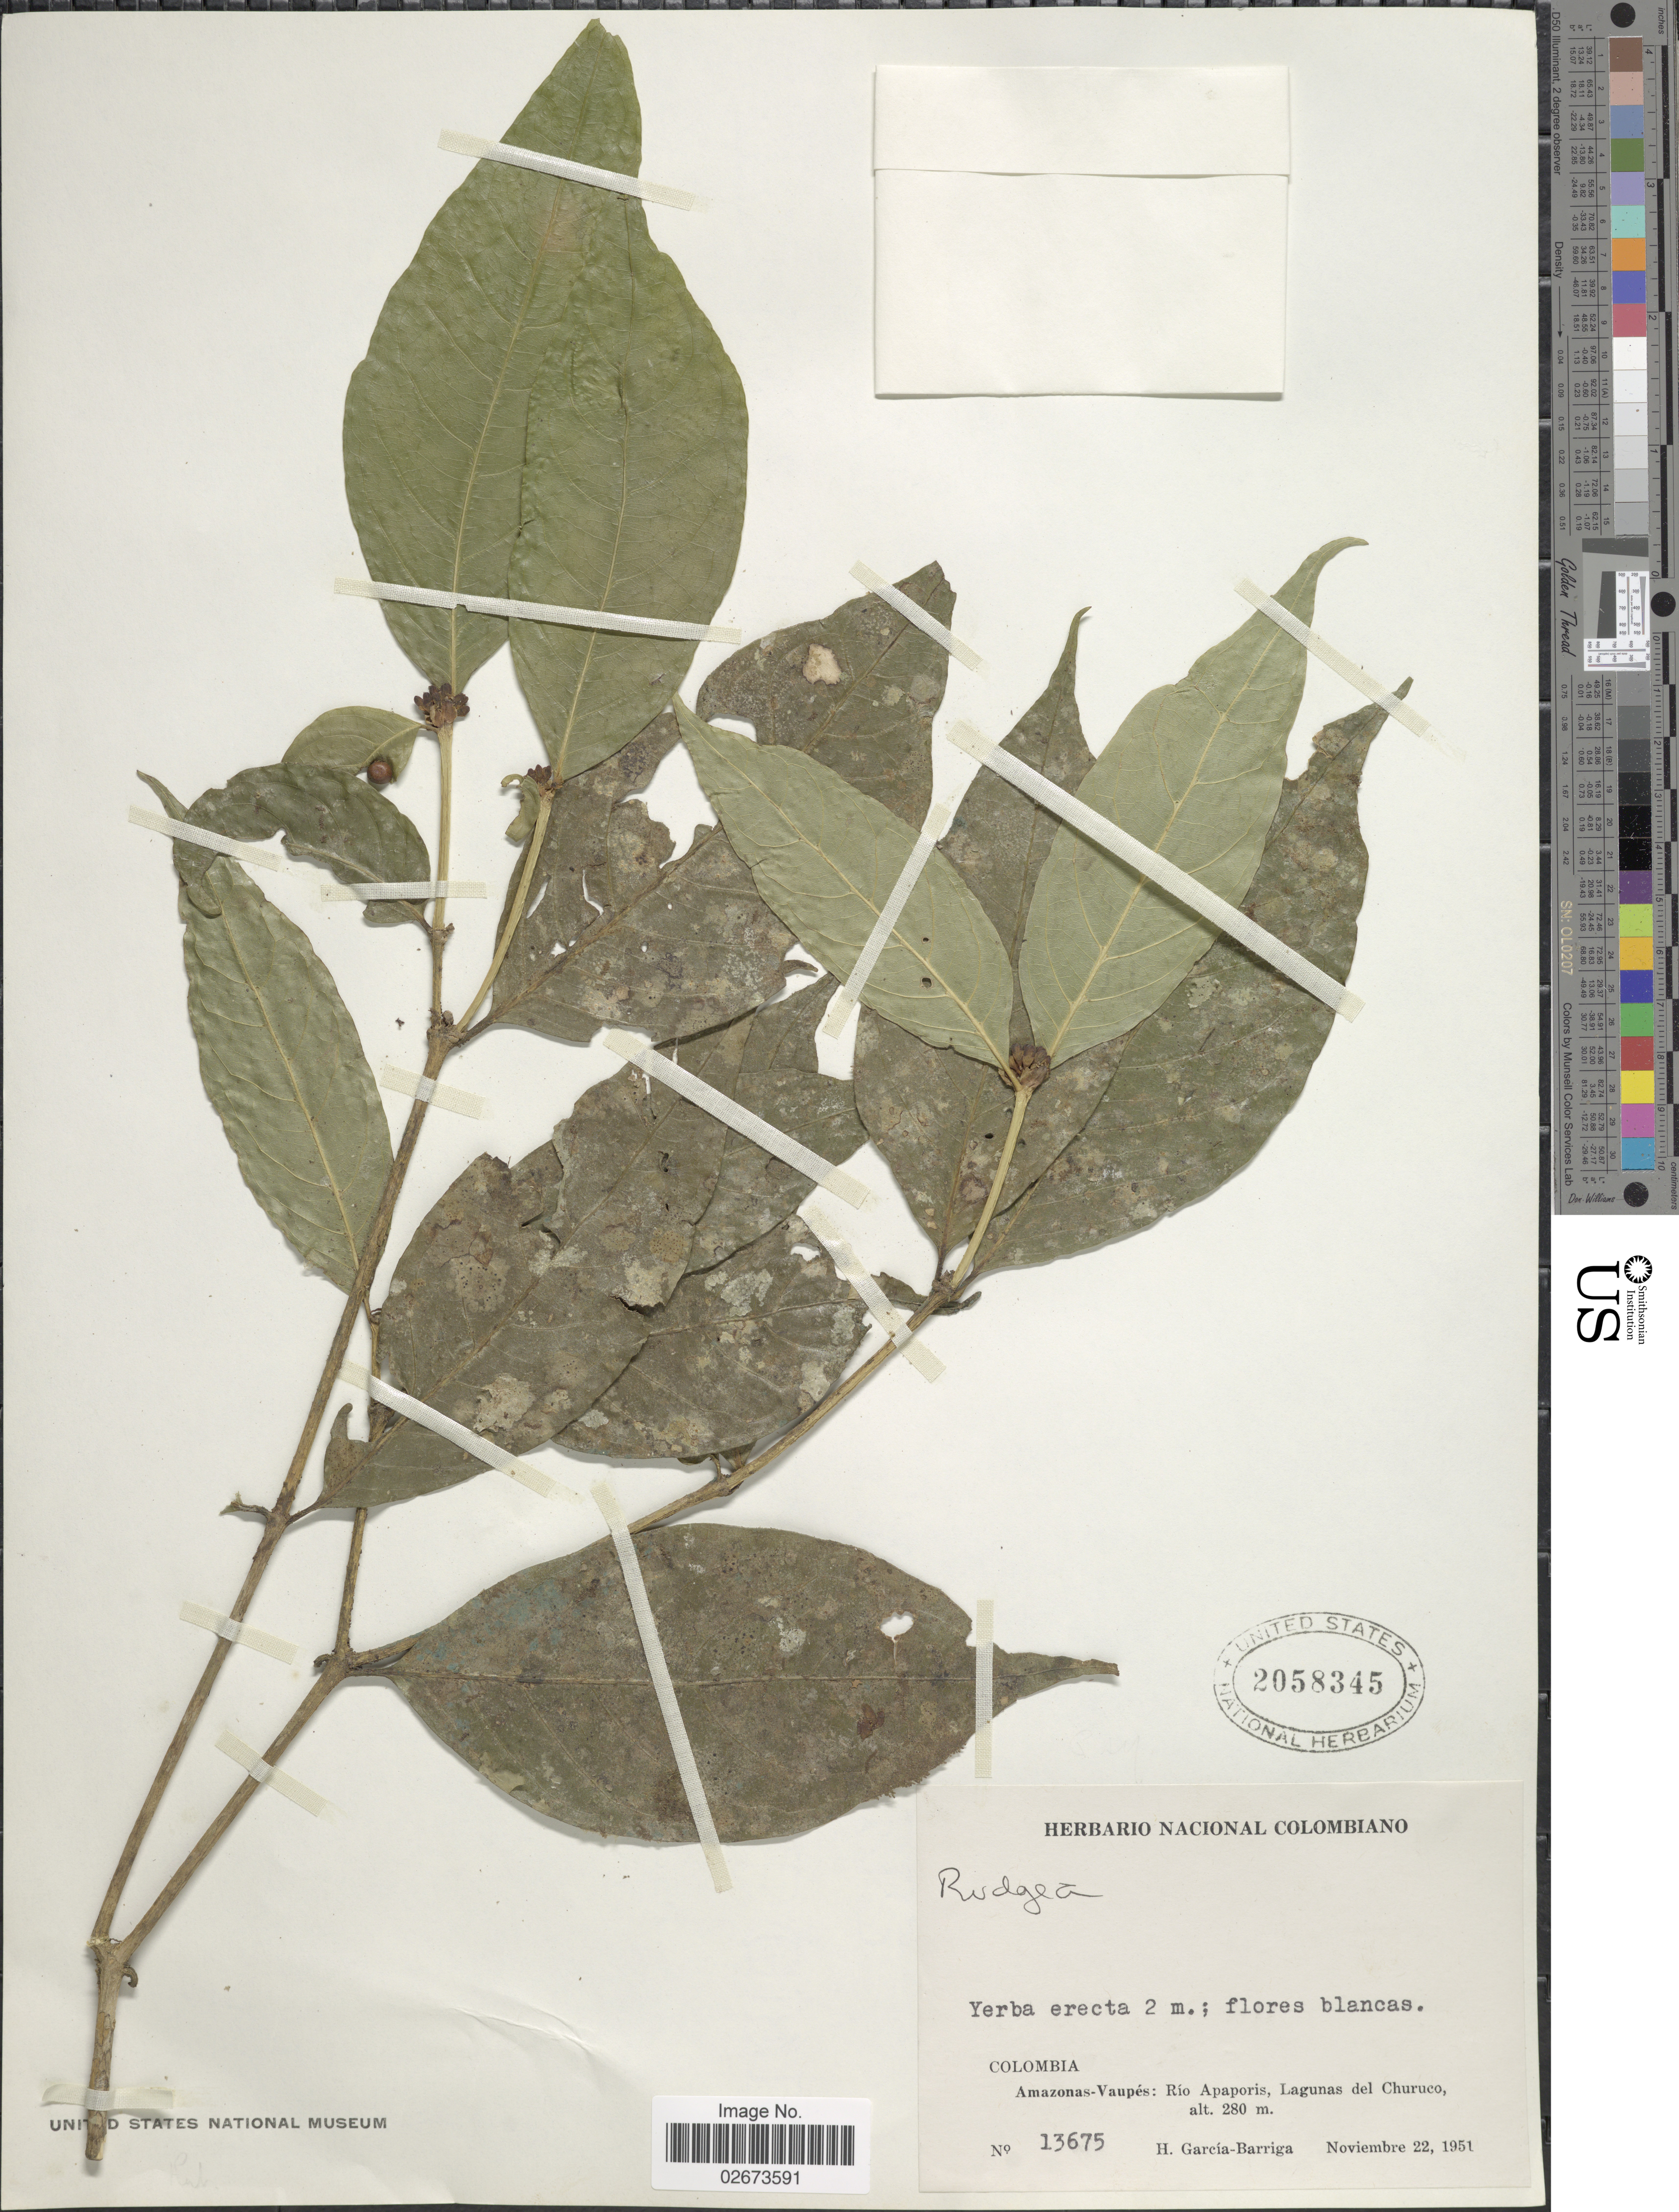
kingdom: Plantae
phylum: Tracheophyta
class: Magnoliopsida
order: Gentianales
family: Rubiaceae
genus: Rudgea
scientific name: Rudgea sp.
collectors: H. García Barriga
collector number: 13675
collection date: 1951-11-22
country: Colombia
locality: Amazonas-Vaupes: Rio Apaporis, Lagunas del Churuco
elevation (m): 280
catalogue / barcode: US 2058345